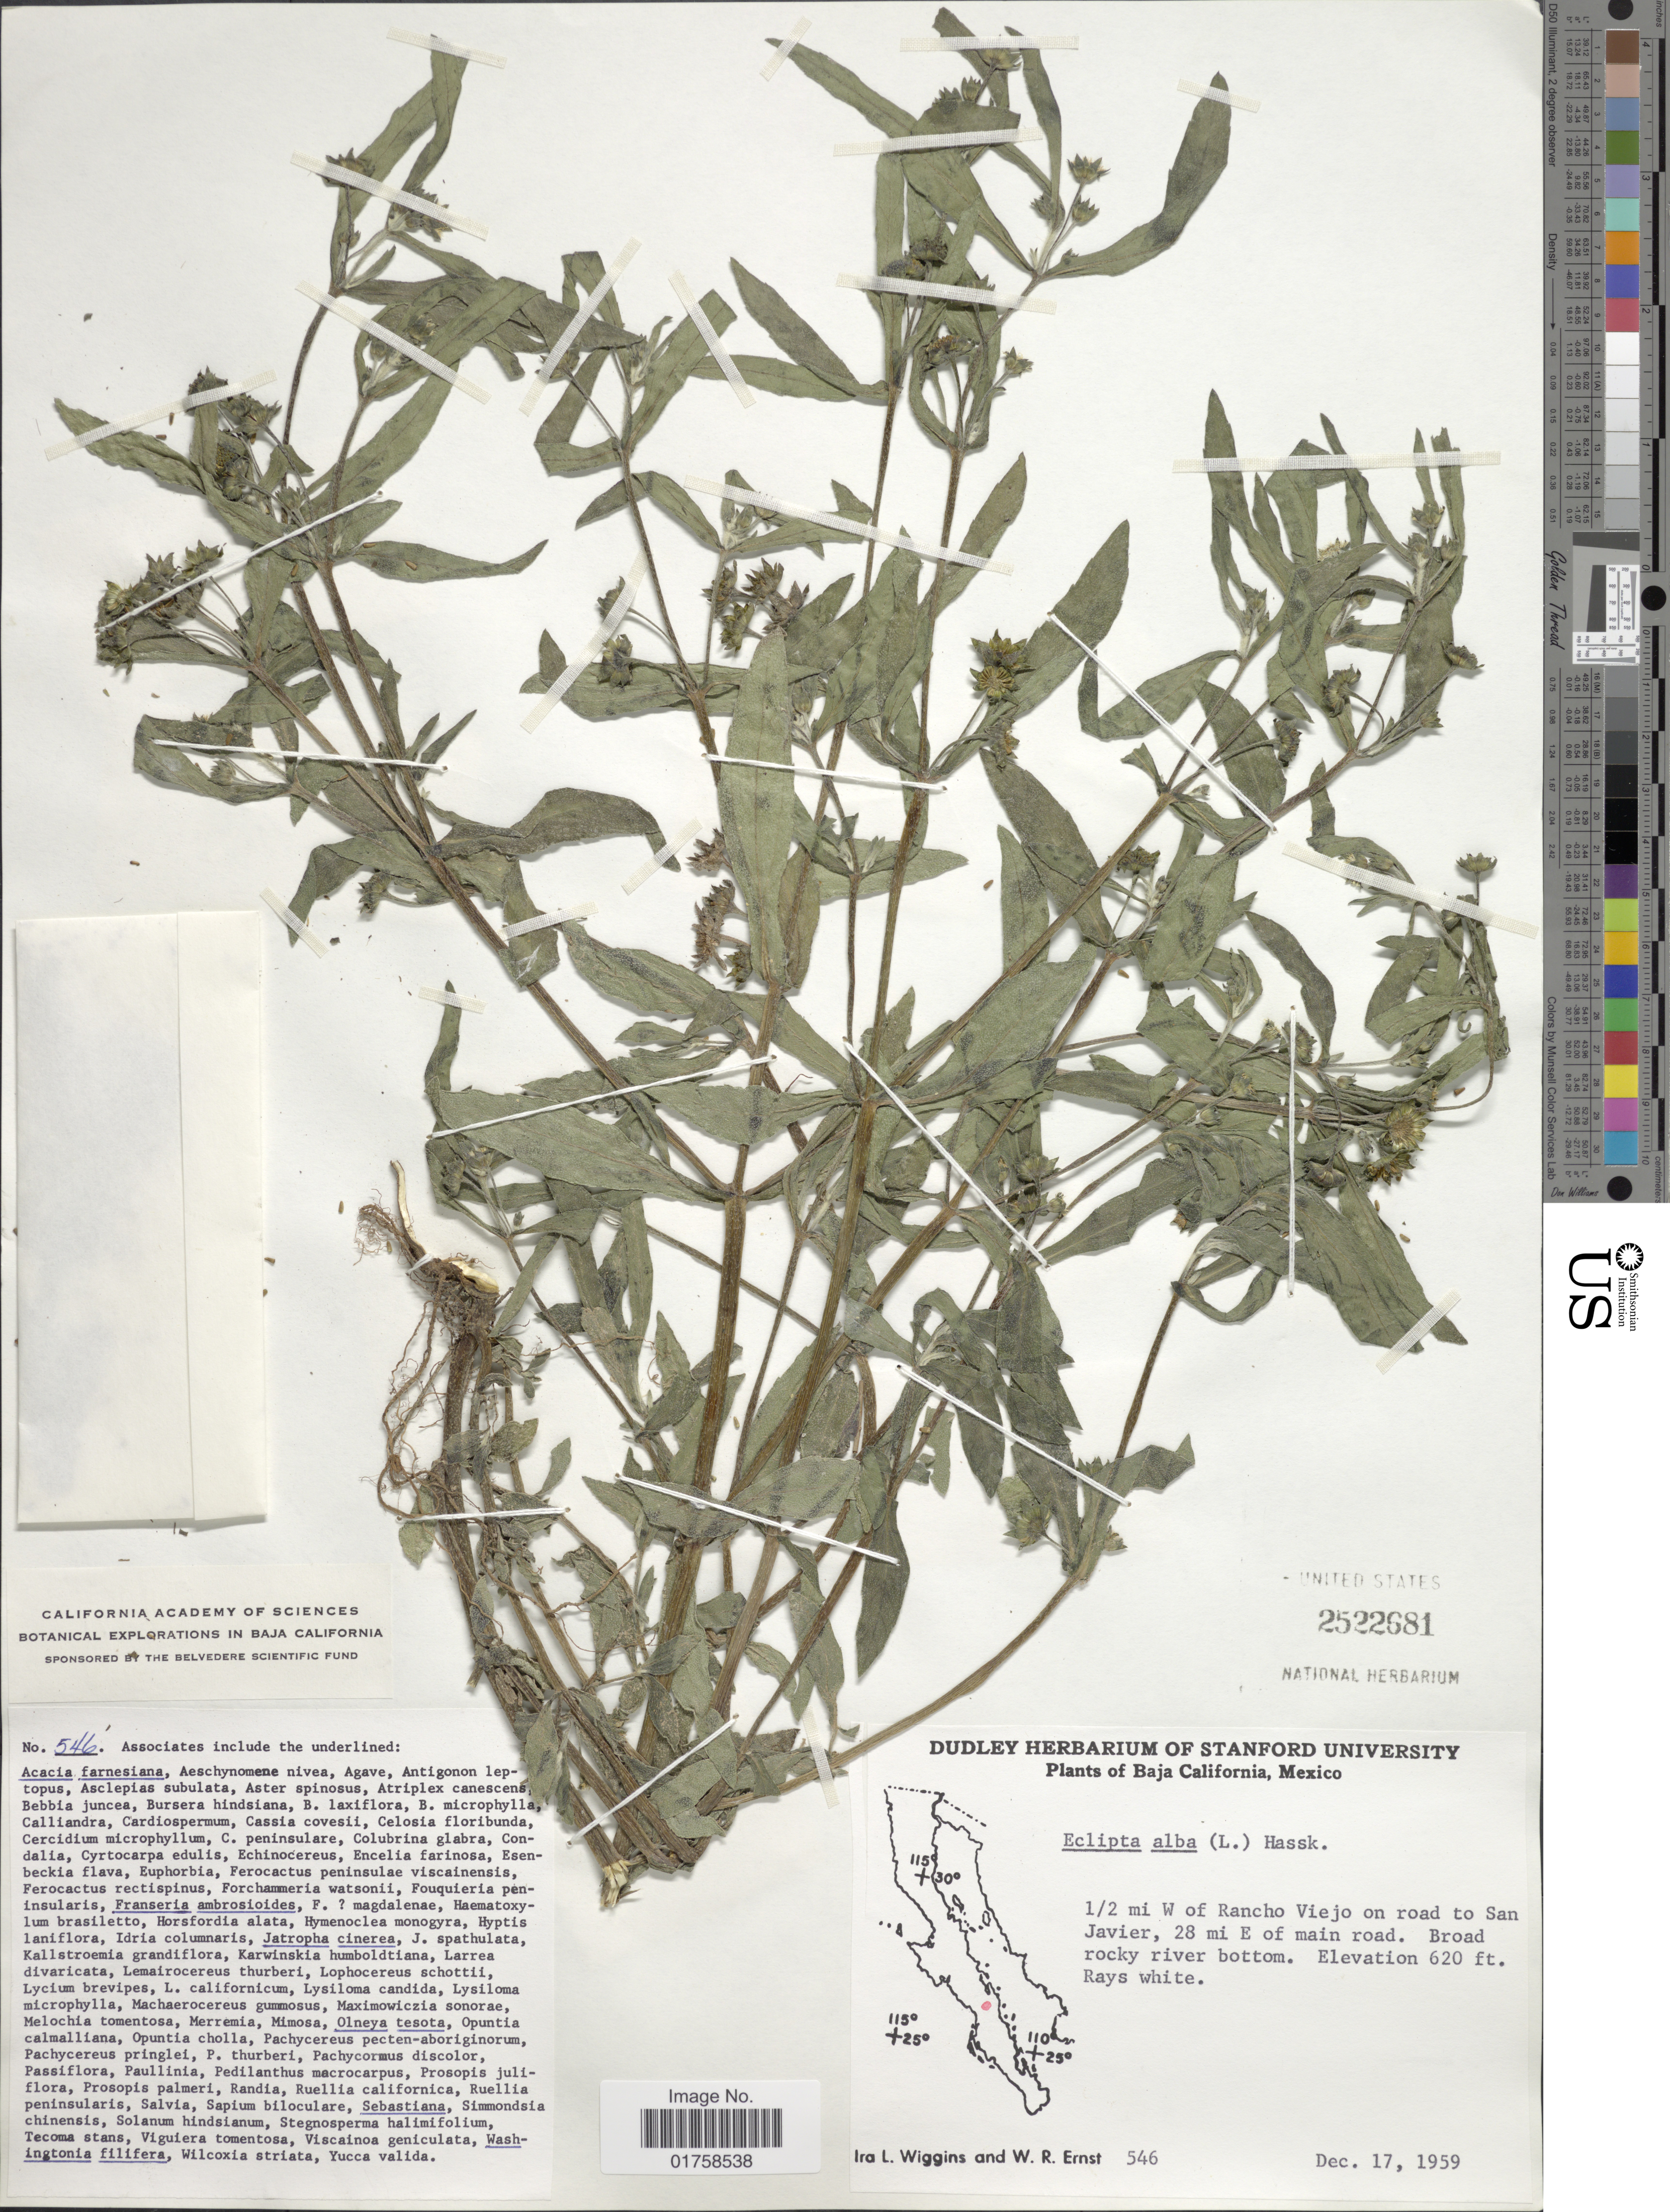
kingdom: Plantae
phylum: Tracheophyta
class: Magnoliopsida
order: Asterales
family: Asteraceae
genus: Eclipta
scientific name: Eclipta alba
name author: (L.) Hassk.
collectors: I. L. Wiggins & W. R. Ernst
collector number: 546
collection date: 1959-12-17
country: Mexico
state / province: Baja California Sur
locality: Baja California, Mexico. 1/2 mi W of Rancho Viejo on road to San Javier, 28 mi E of main road. Broad rocky river bottom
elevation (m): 189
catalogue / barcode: US 522681